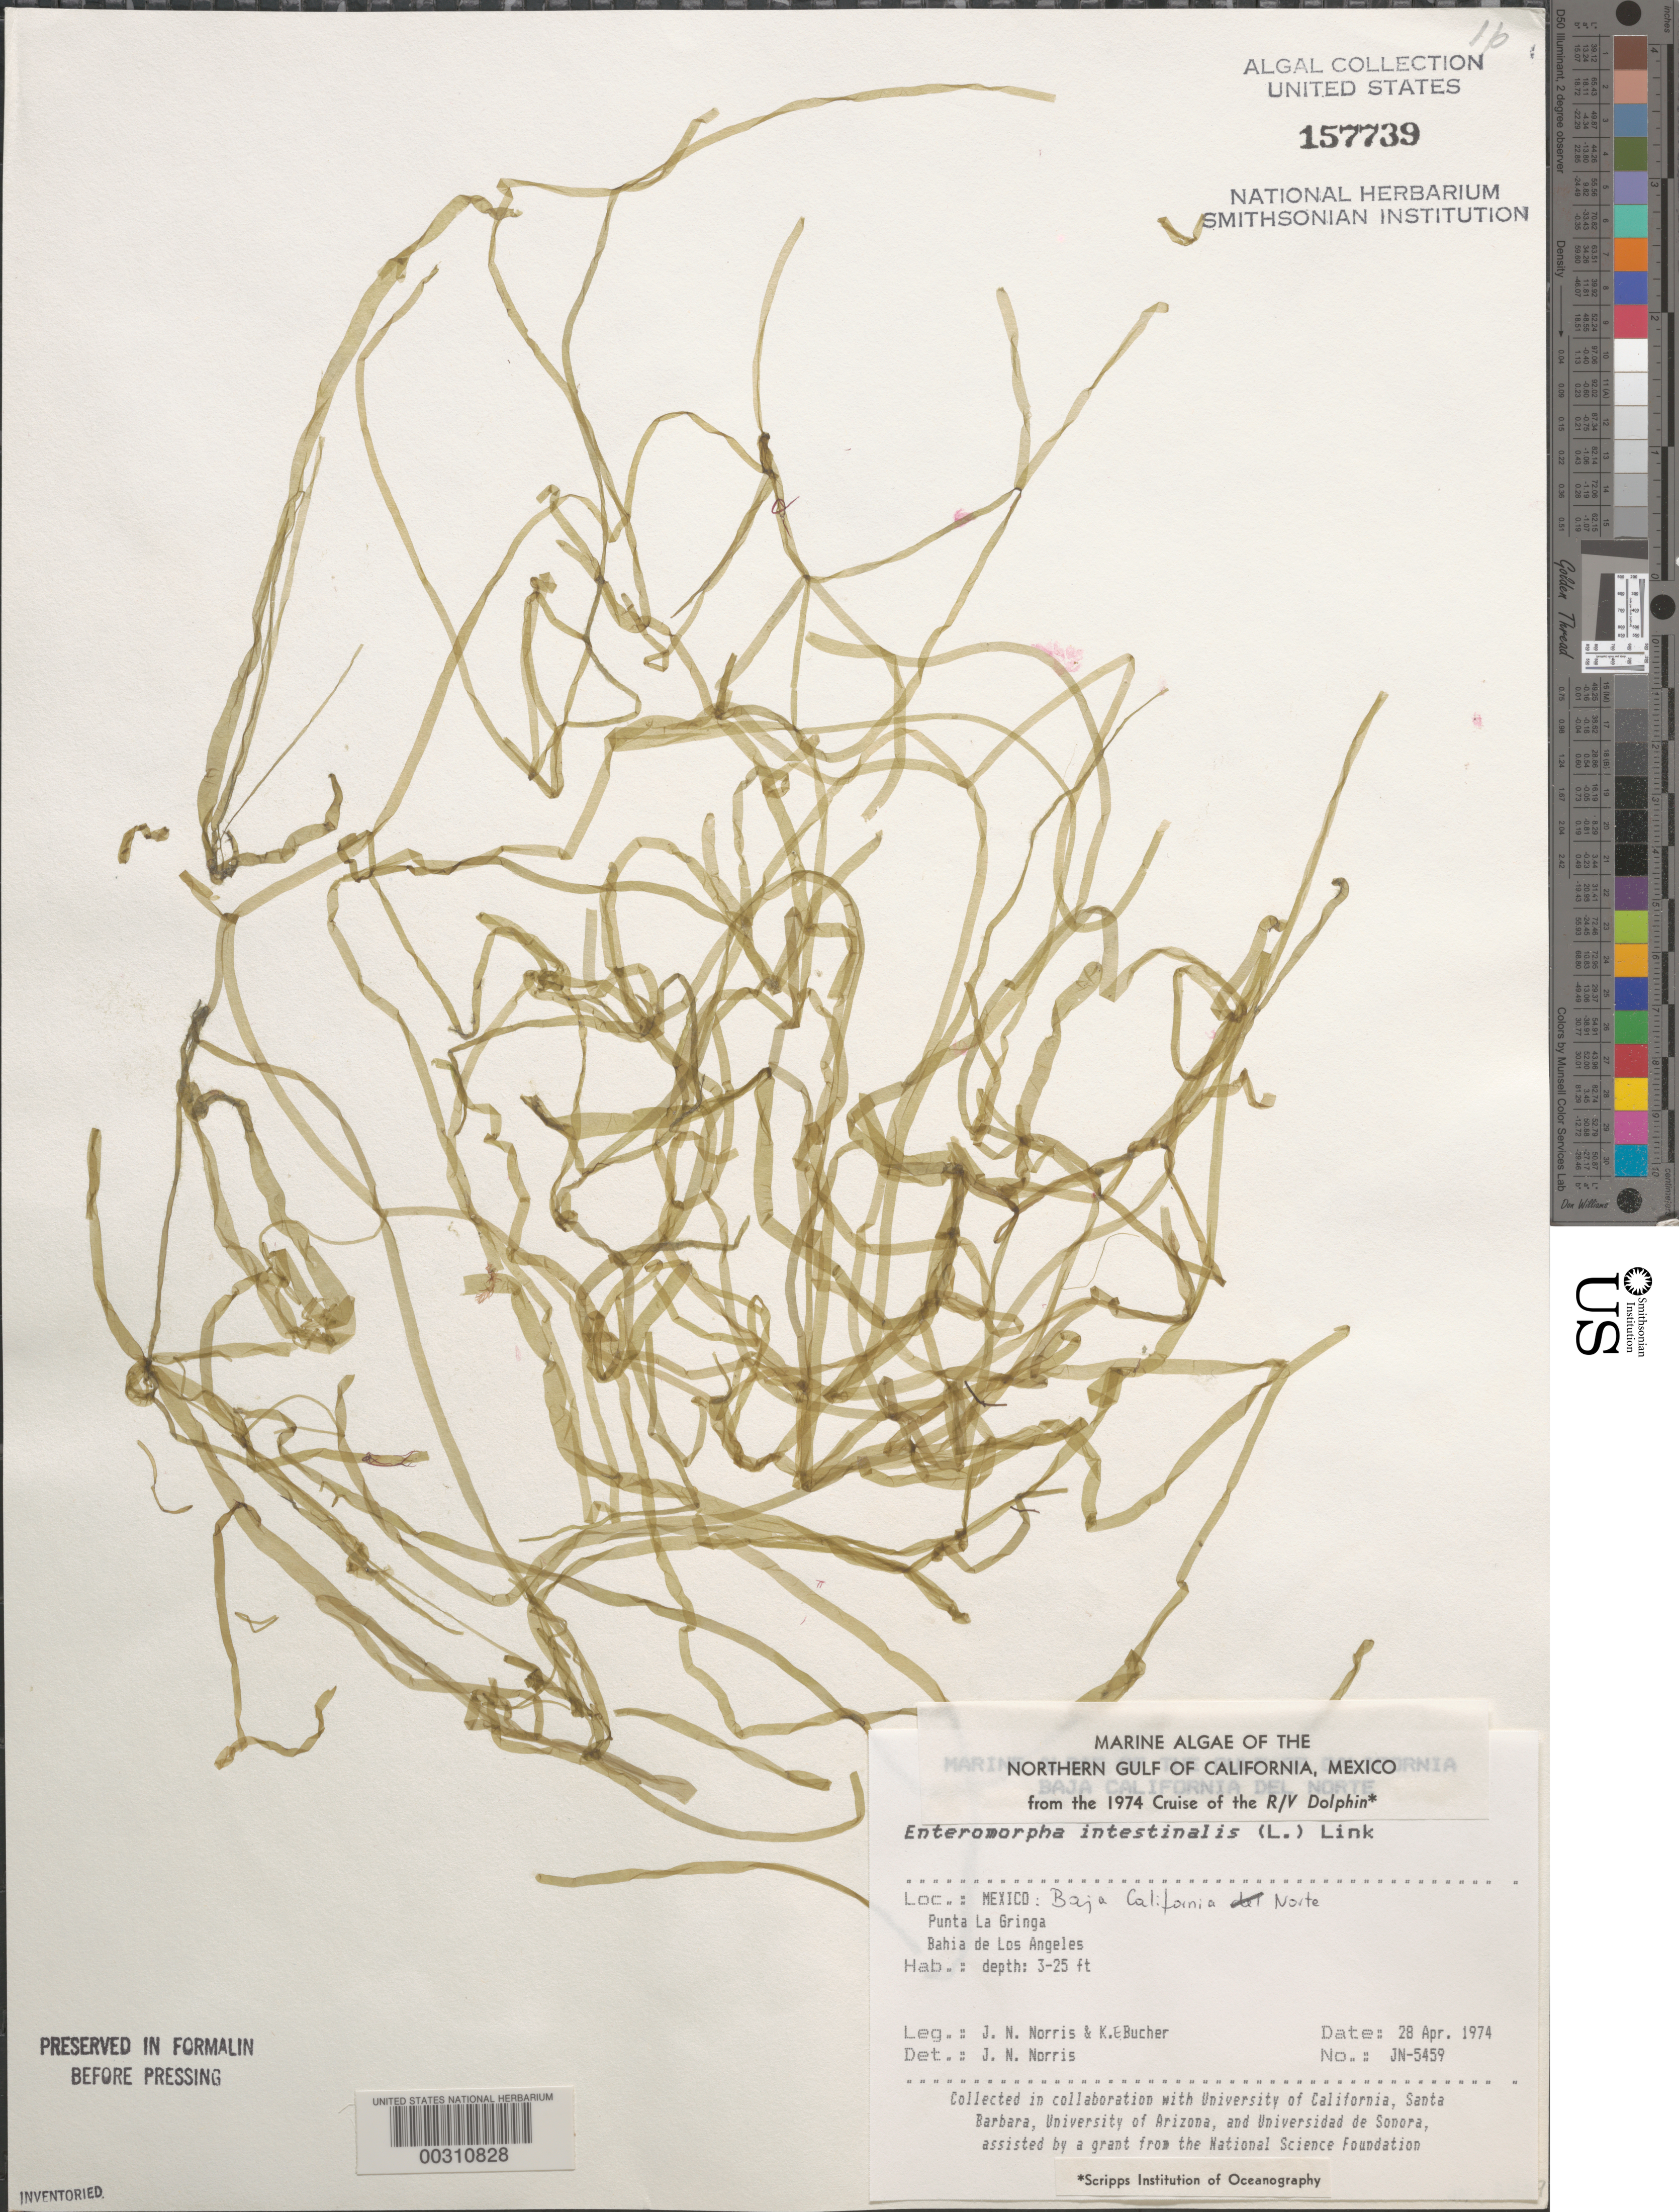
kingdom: Plantae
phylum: Chlorophyta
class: Ulvophyceae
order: Ulvales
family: Ulvaceae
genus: Ulva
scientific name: Ulva intestinalis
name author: L.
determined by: Algae name updating Project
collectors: J. N. Norris & K. E. Bucher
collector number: JN-5459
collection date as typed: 28 Apr 1974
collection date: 1974-04-28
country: Mexico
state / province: Baja California Norte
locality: Punta La Gringa, Bahia de los Angeles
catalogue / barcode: US 157739